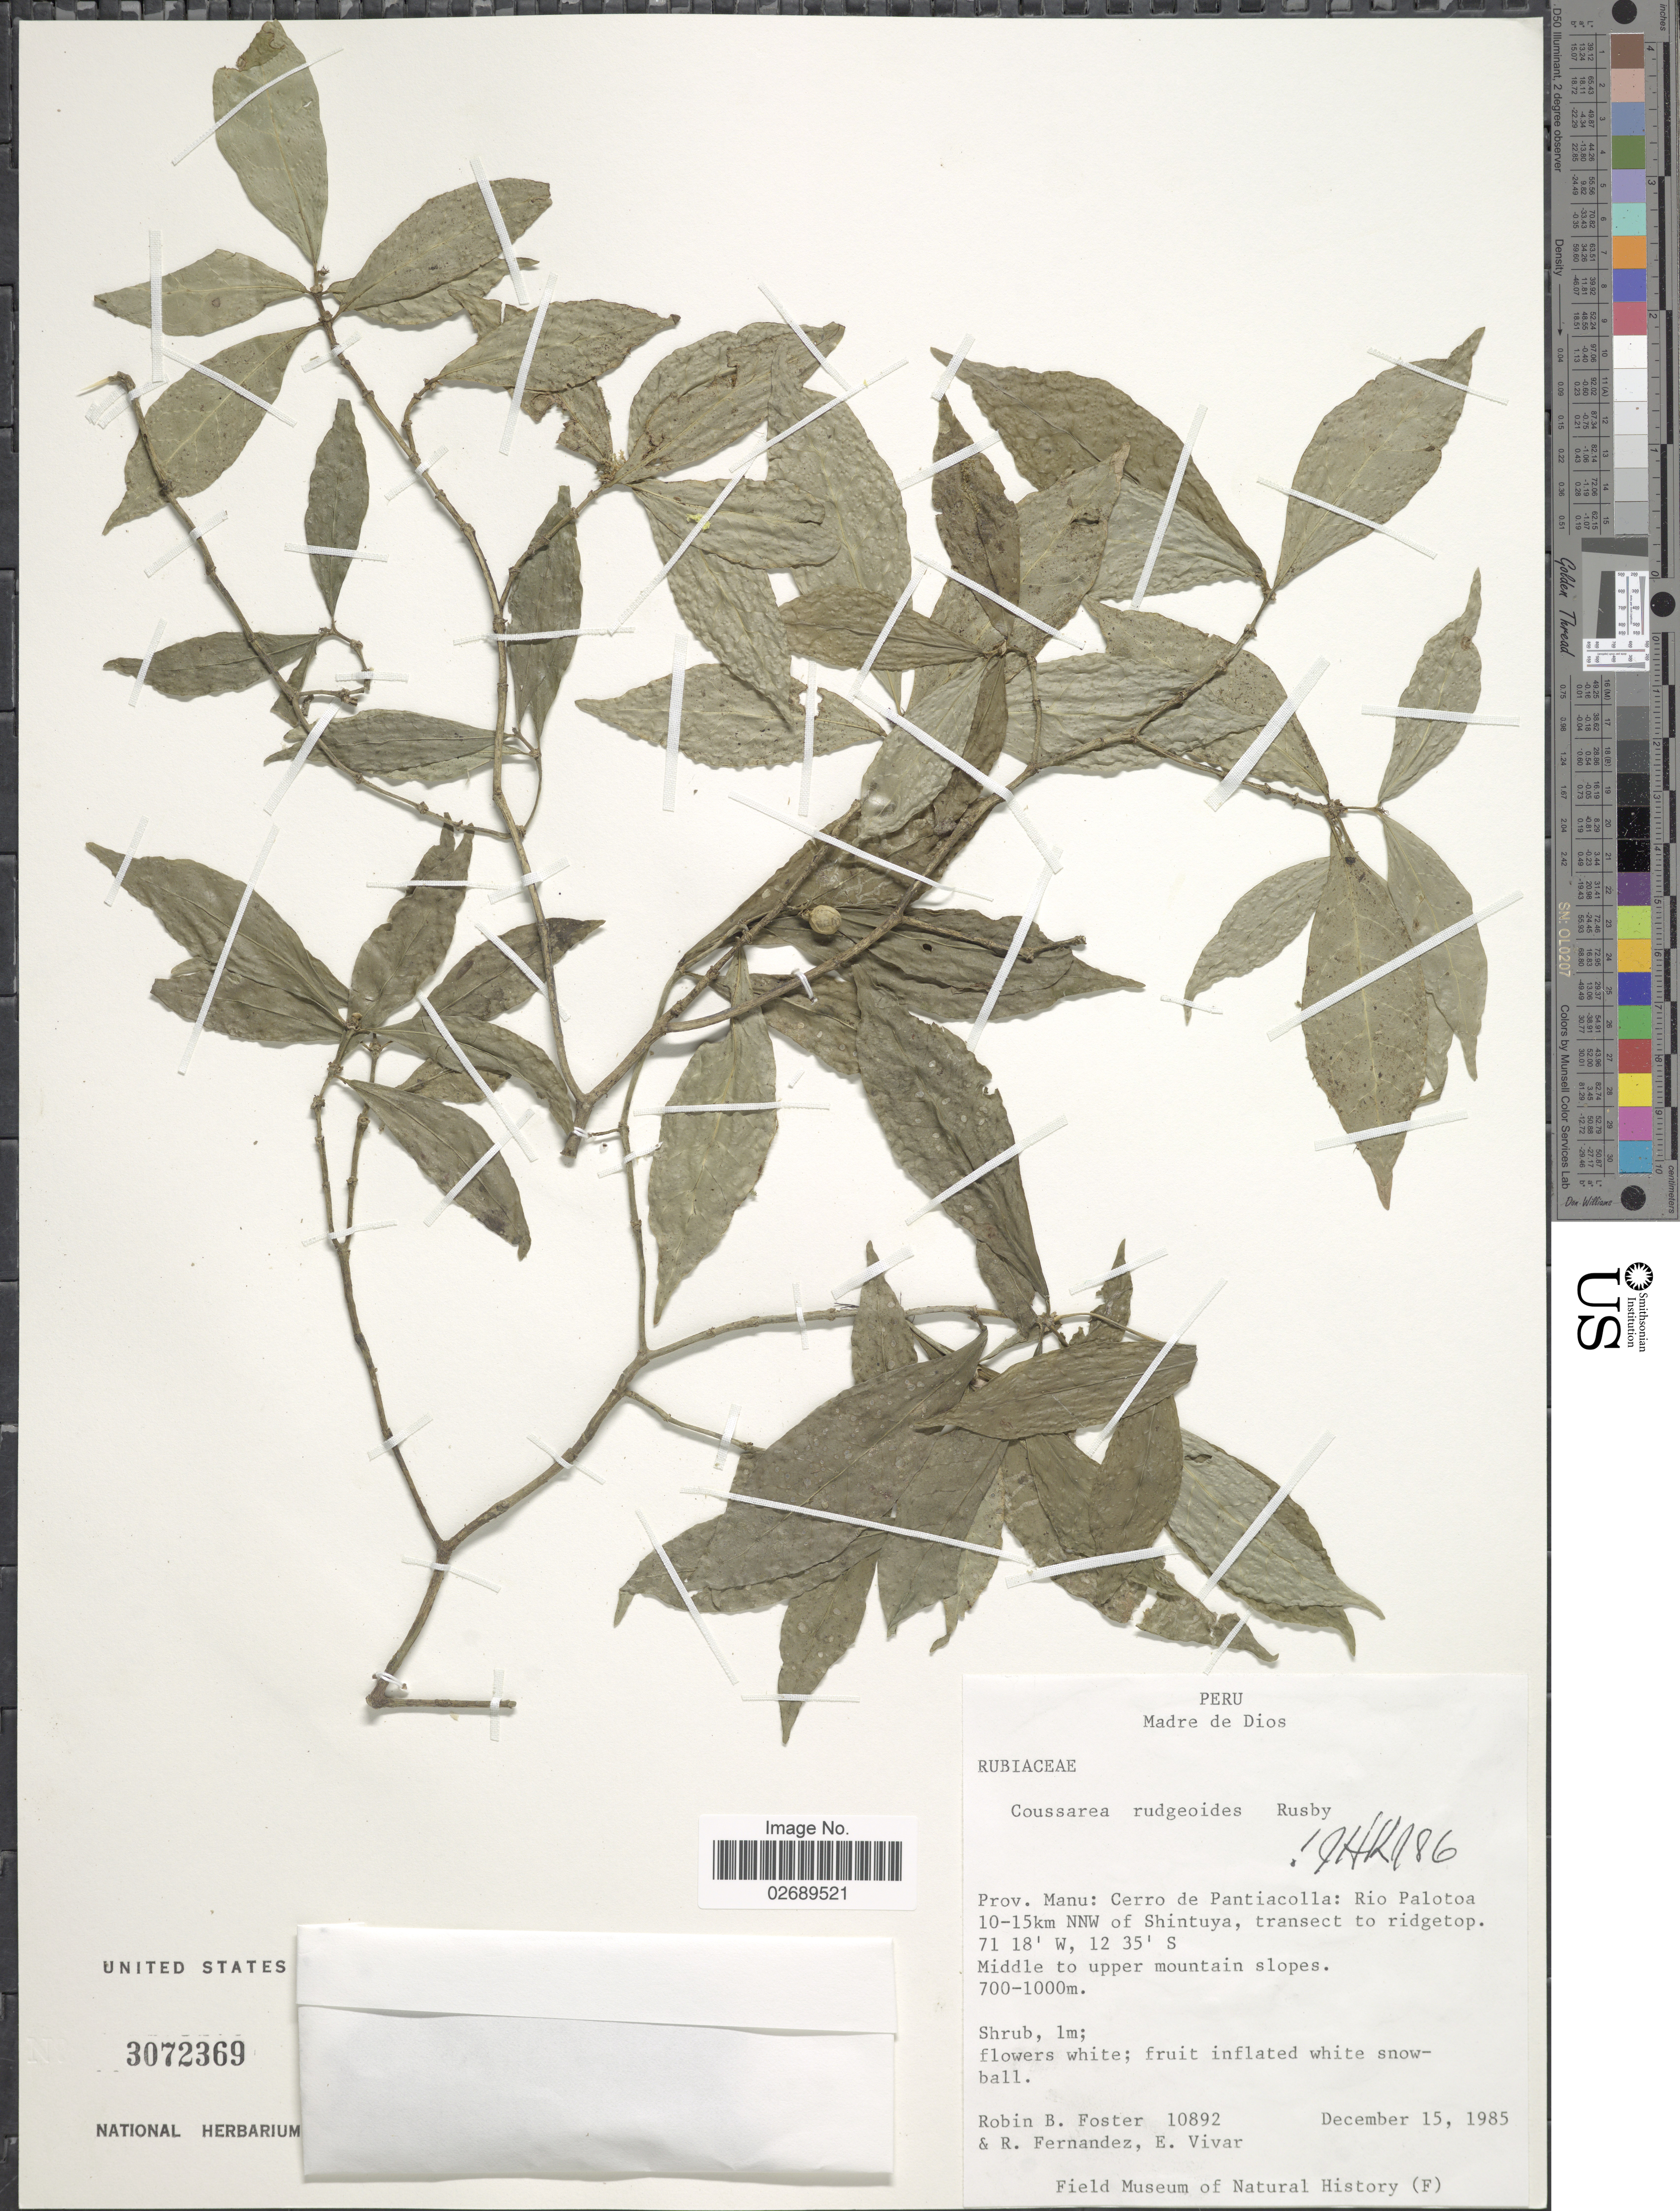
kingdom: Plantae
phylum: Tracheophyta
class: Magnoliopsida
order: Gentianales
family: Rubiaceae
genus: Coussarea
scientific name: Coussarea rudgeoides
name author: Rusby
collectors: R. B. Foster, R. Fernandez & E. Vivar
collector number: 10892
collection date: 1985-12-15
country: Peru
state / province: Madre de Dios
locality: Prov. Manu: Cerro de Pantiacolla: Rio Palotoa 10-15km NNW of Shintuya, transect to ridgetop. Middle to upper mountain slopes.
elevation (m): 700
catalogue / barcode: US 3072369